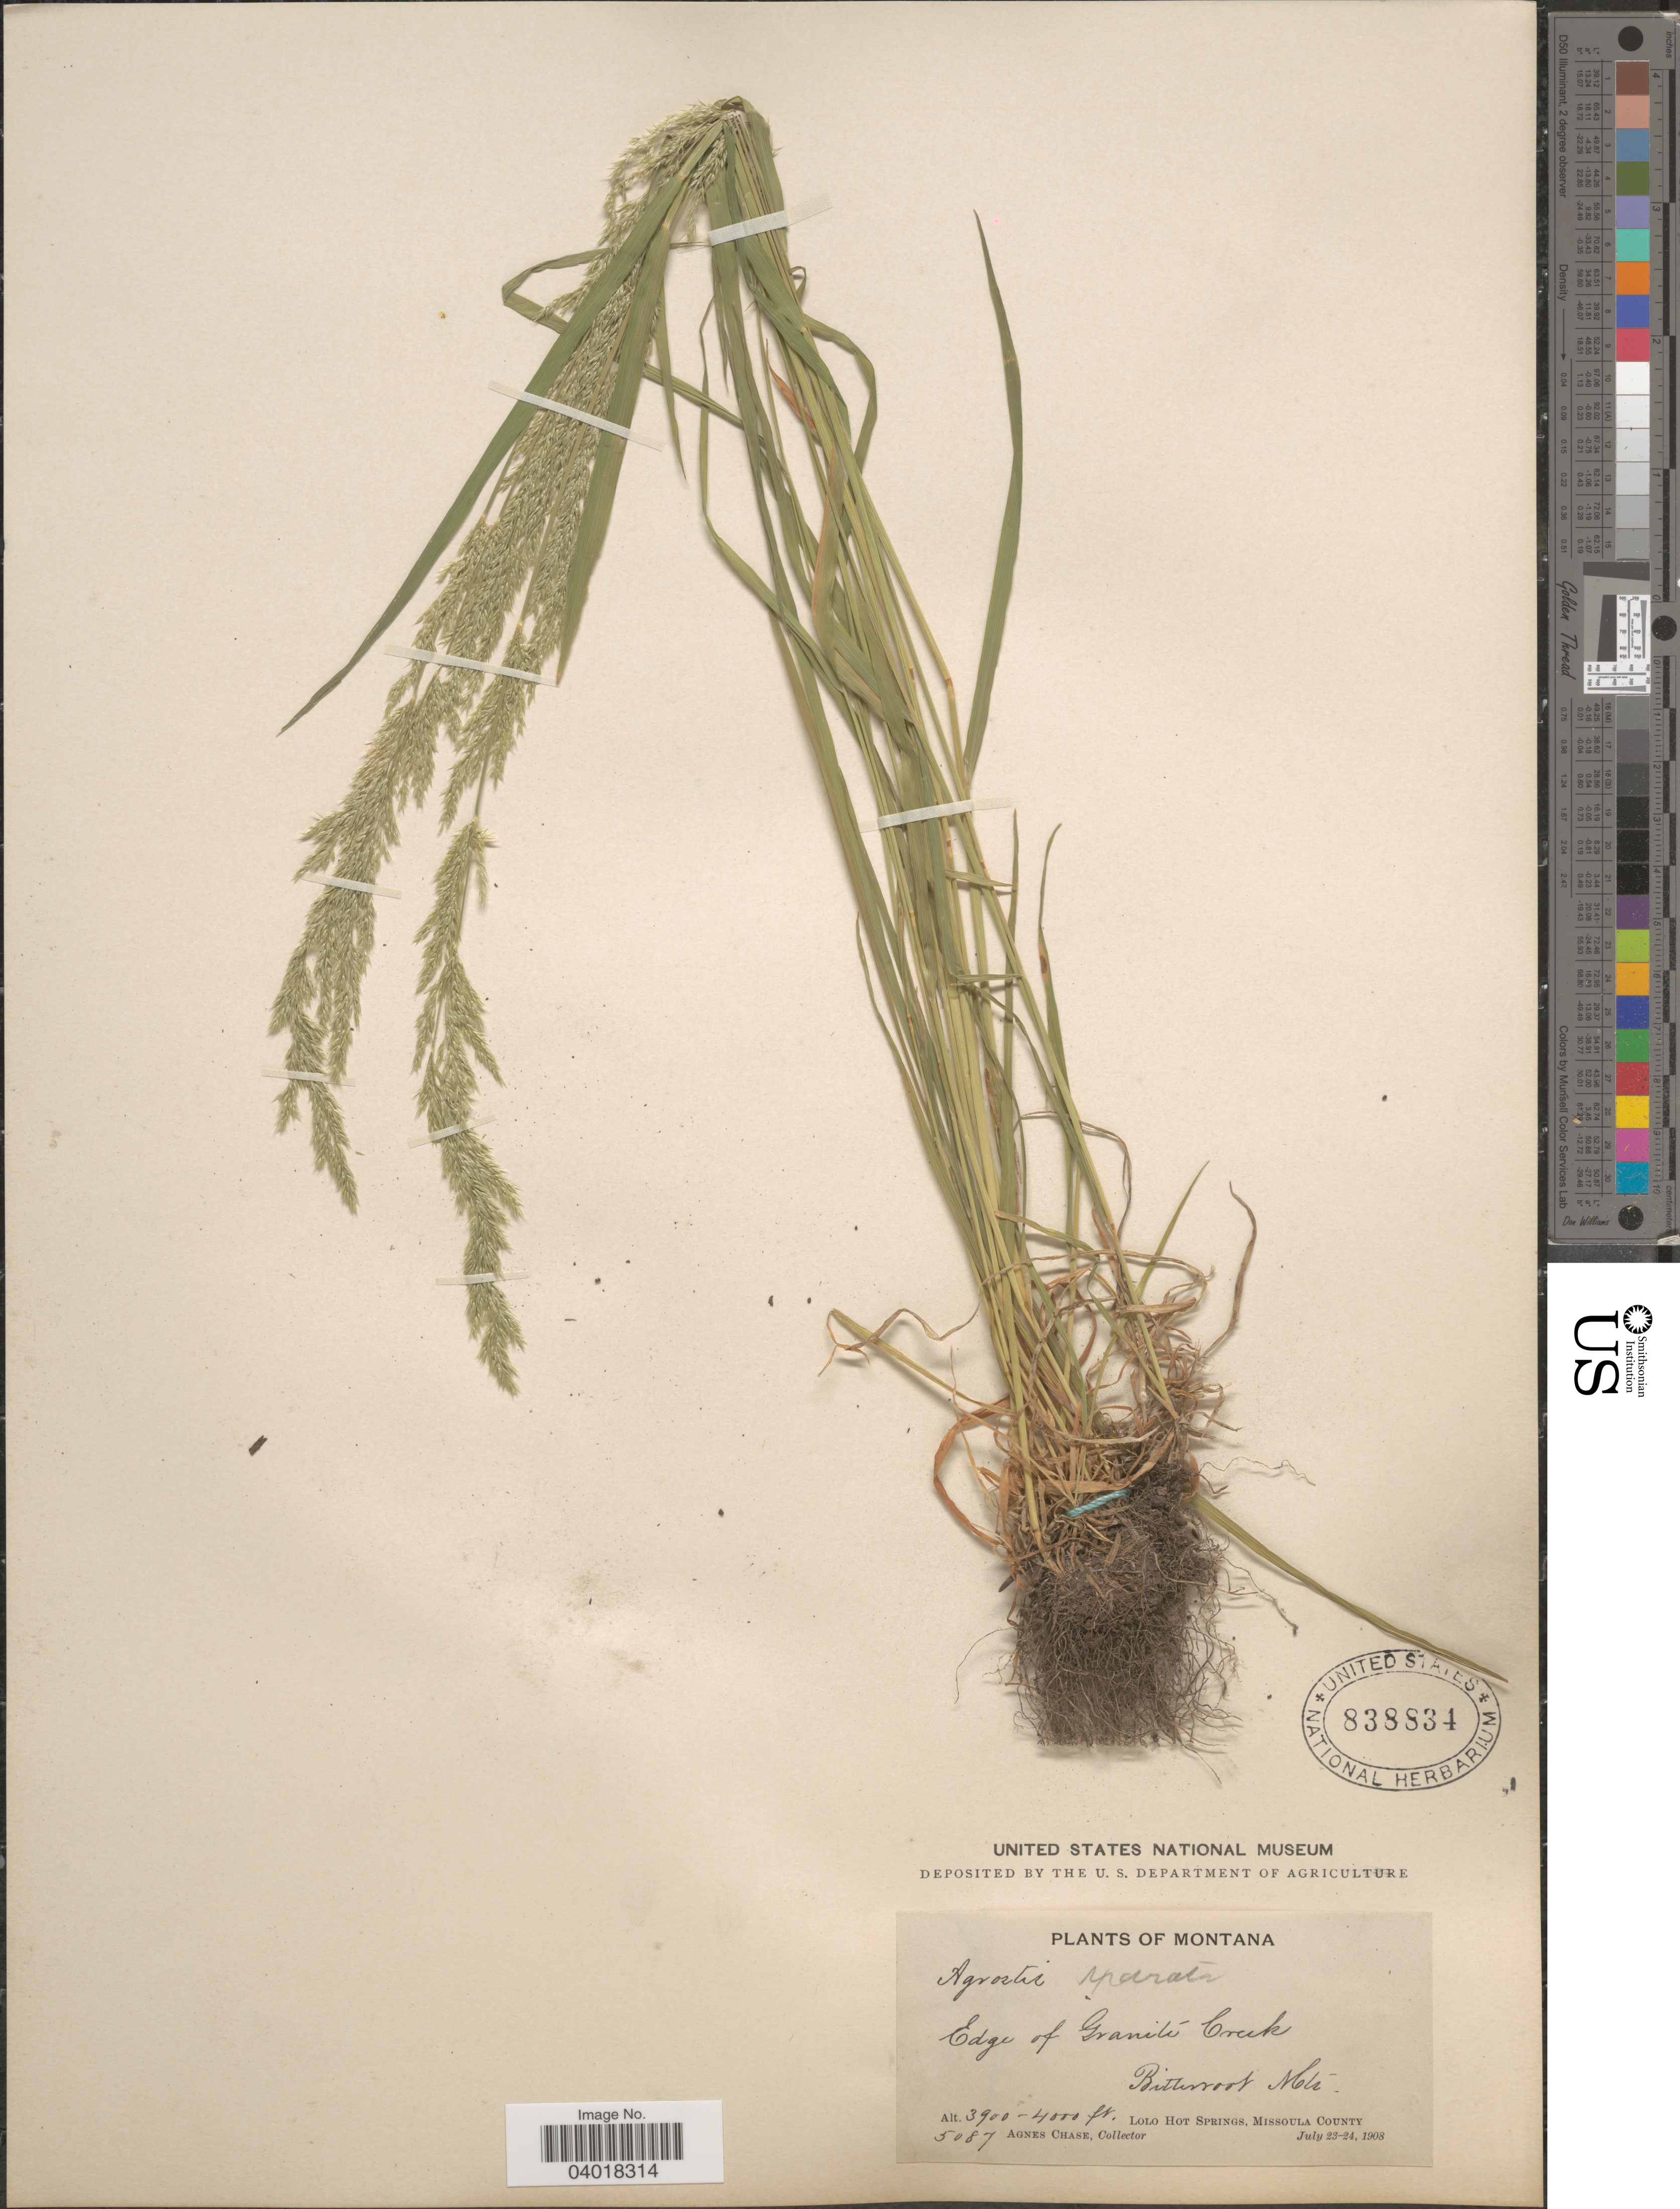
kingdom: Plantae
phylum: Tracheophyta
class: Liliopsida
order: Poales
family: Poaceae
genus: Agrostis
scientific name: Agrostis exarata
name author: Trin.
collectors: A. Chase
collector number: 5087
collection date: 1908-07-23/1908-07-24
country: United States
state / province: Montana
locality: Edge of Granite Creek. Bitterroot Mts. Lolo Hot Springs, Missoula County.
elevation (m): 1189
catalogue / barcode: US 838834